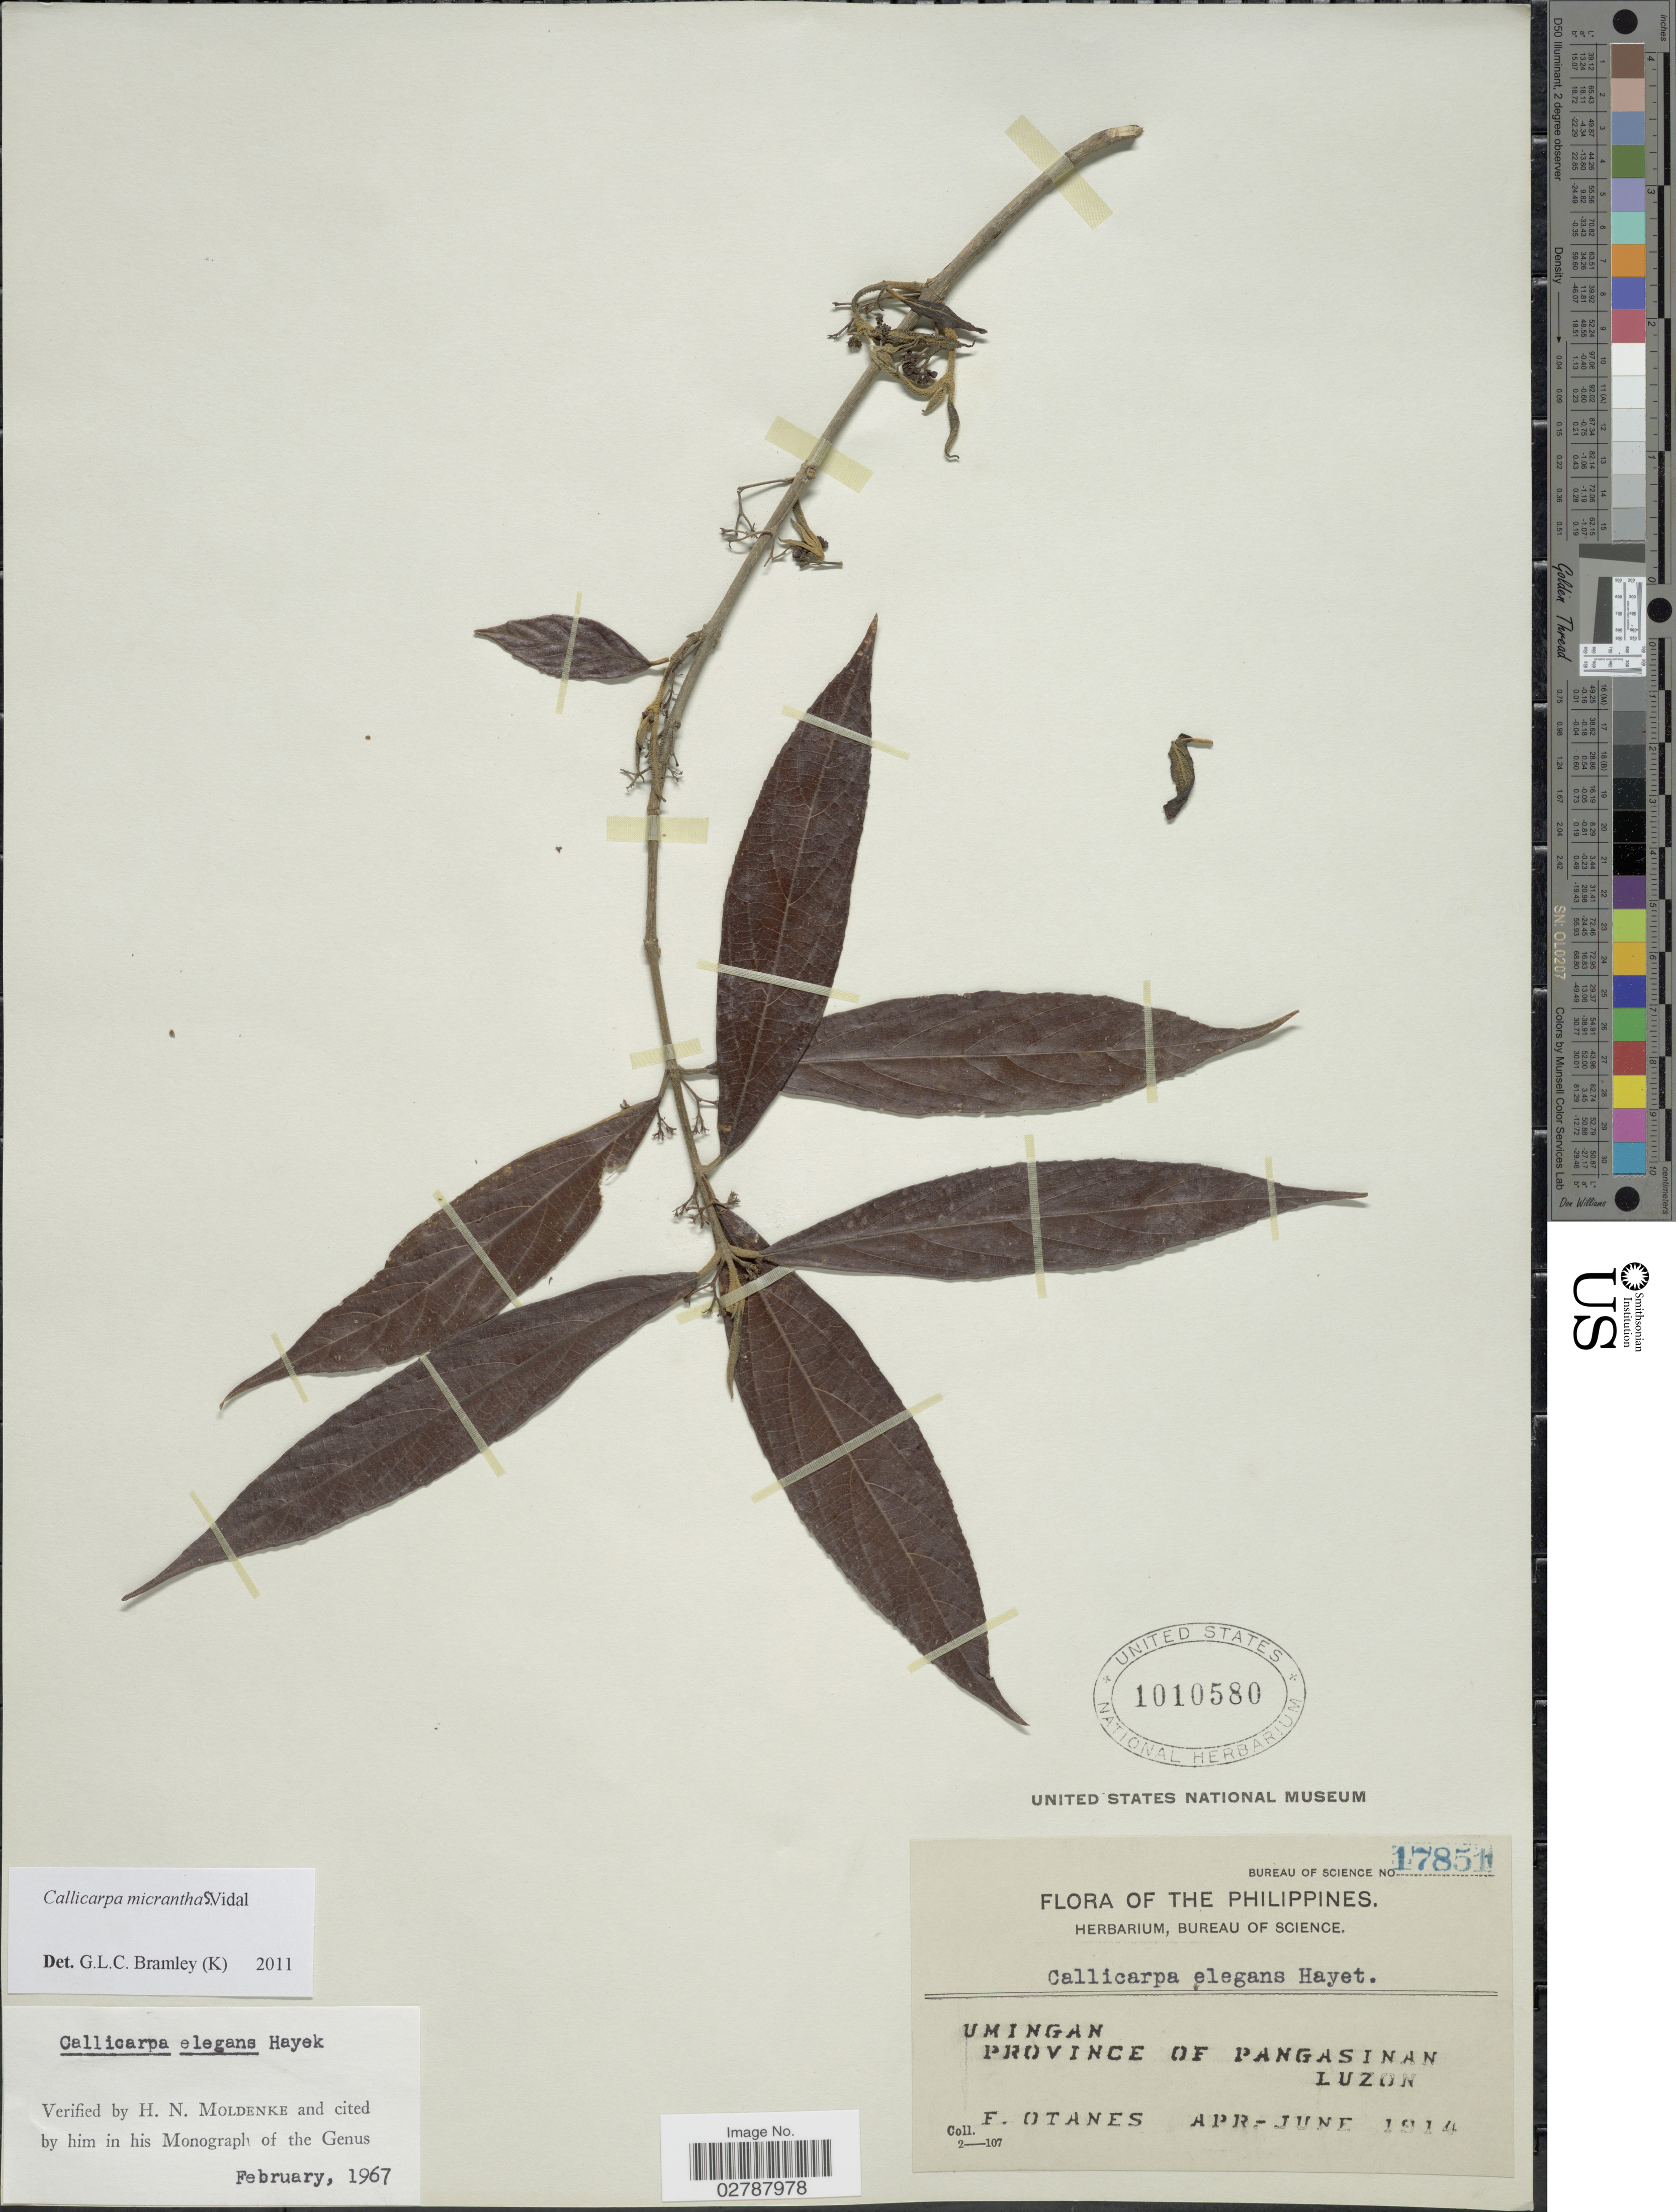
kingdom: Plantae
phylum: Tracheophyta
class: Magnoliopsida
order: Lamiales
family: Lamiaceae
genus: Callicarpa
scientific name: Callicarpa micrantha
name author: Vidal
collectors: F. Q. Otanes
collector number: Bureau of Science17851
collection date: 1914-04/1914-06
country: Philippines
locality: Umingan, Province of Pangasinan, Luzon.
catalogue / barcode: US 1010580